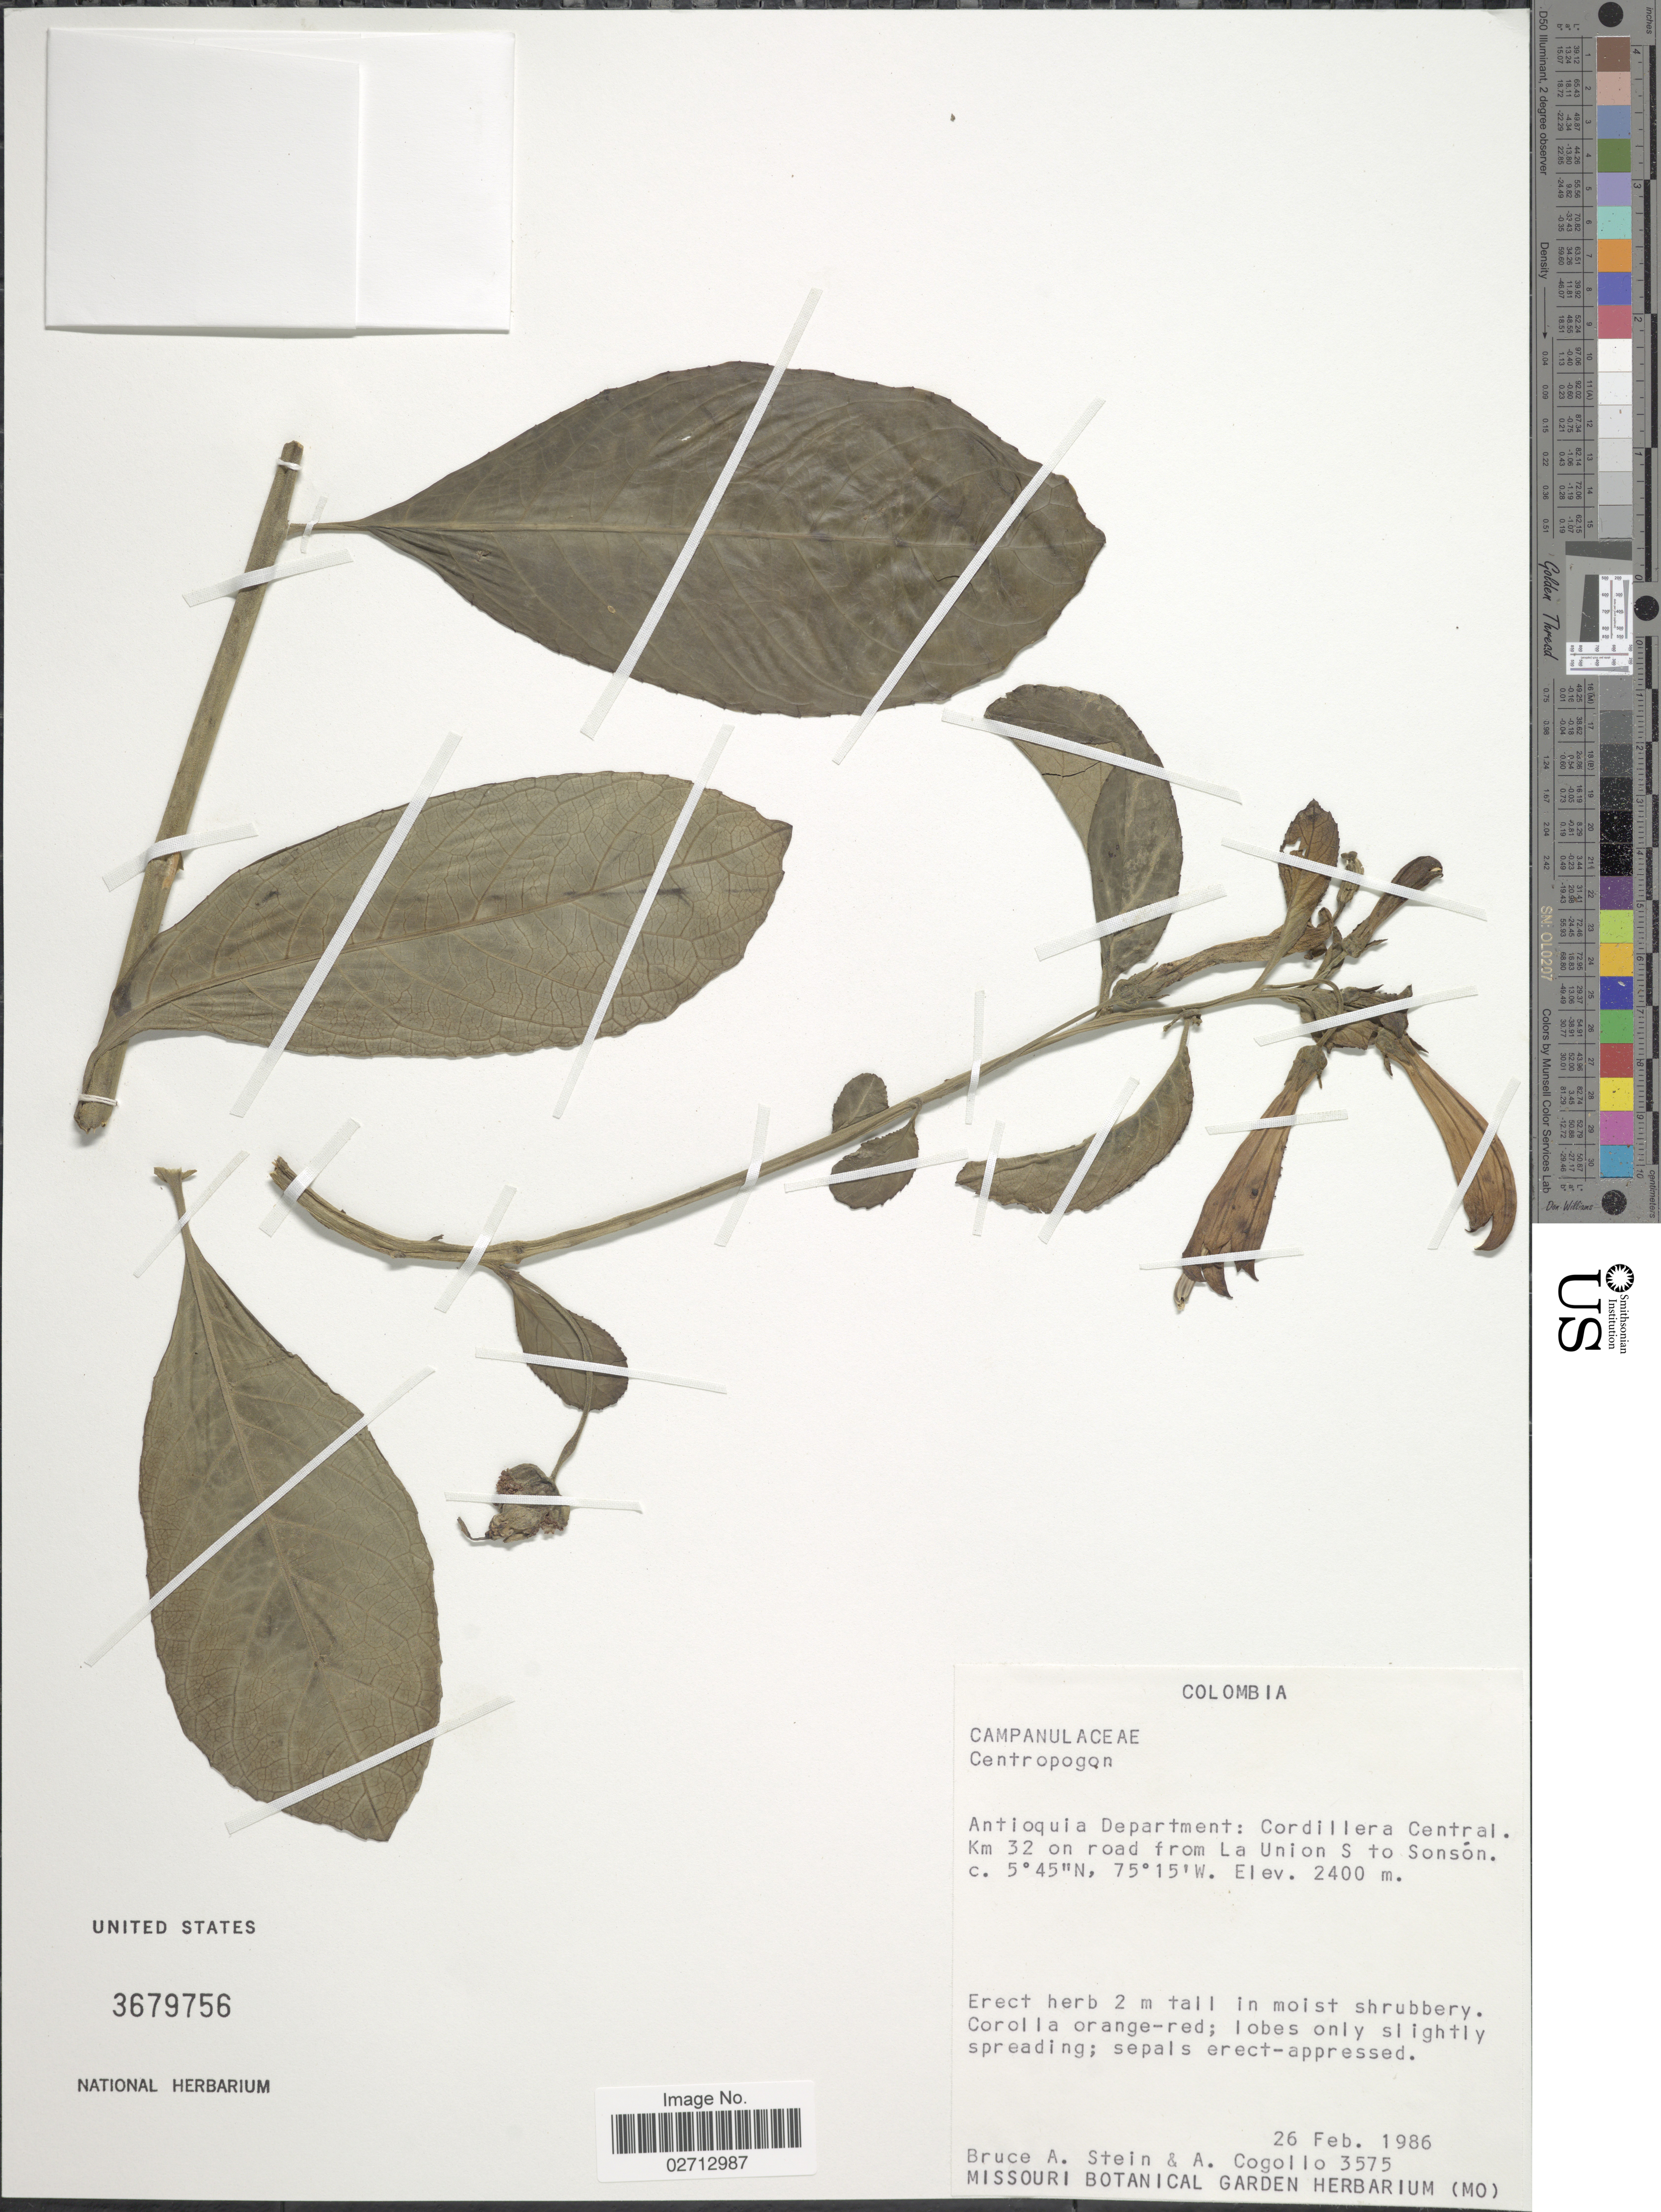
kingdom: Plantae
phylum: Tracheophyta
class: Magnoliopsida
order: Asterales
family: Campanulaceae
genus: Centropogon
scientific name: Centropogon sp.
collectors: B. A. Stein & A. Cogollo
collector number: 3575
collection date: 1986-02-26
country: Colombia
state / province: Antioquia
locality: Cordillera Central. Km 32 on road from La Union S to Sonson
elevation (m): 2400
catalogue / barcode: US 3679756